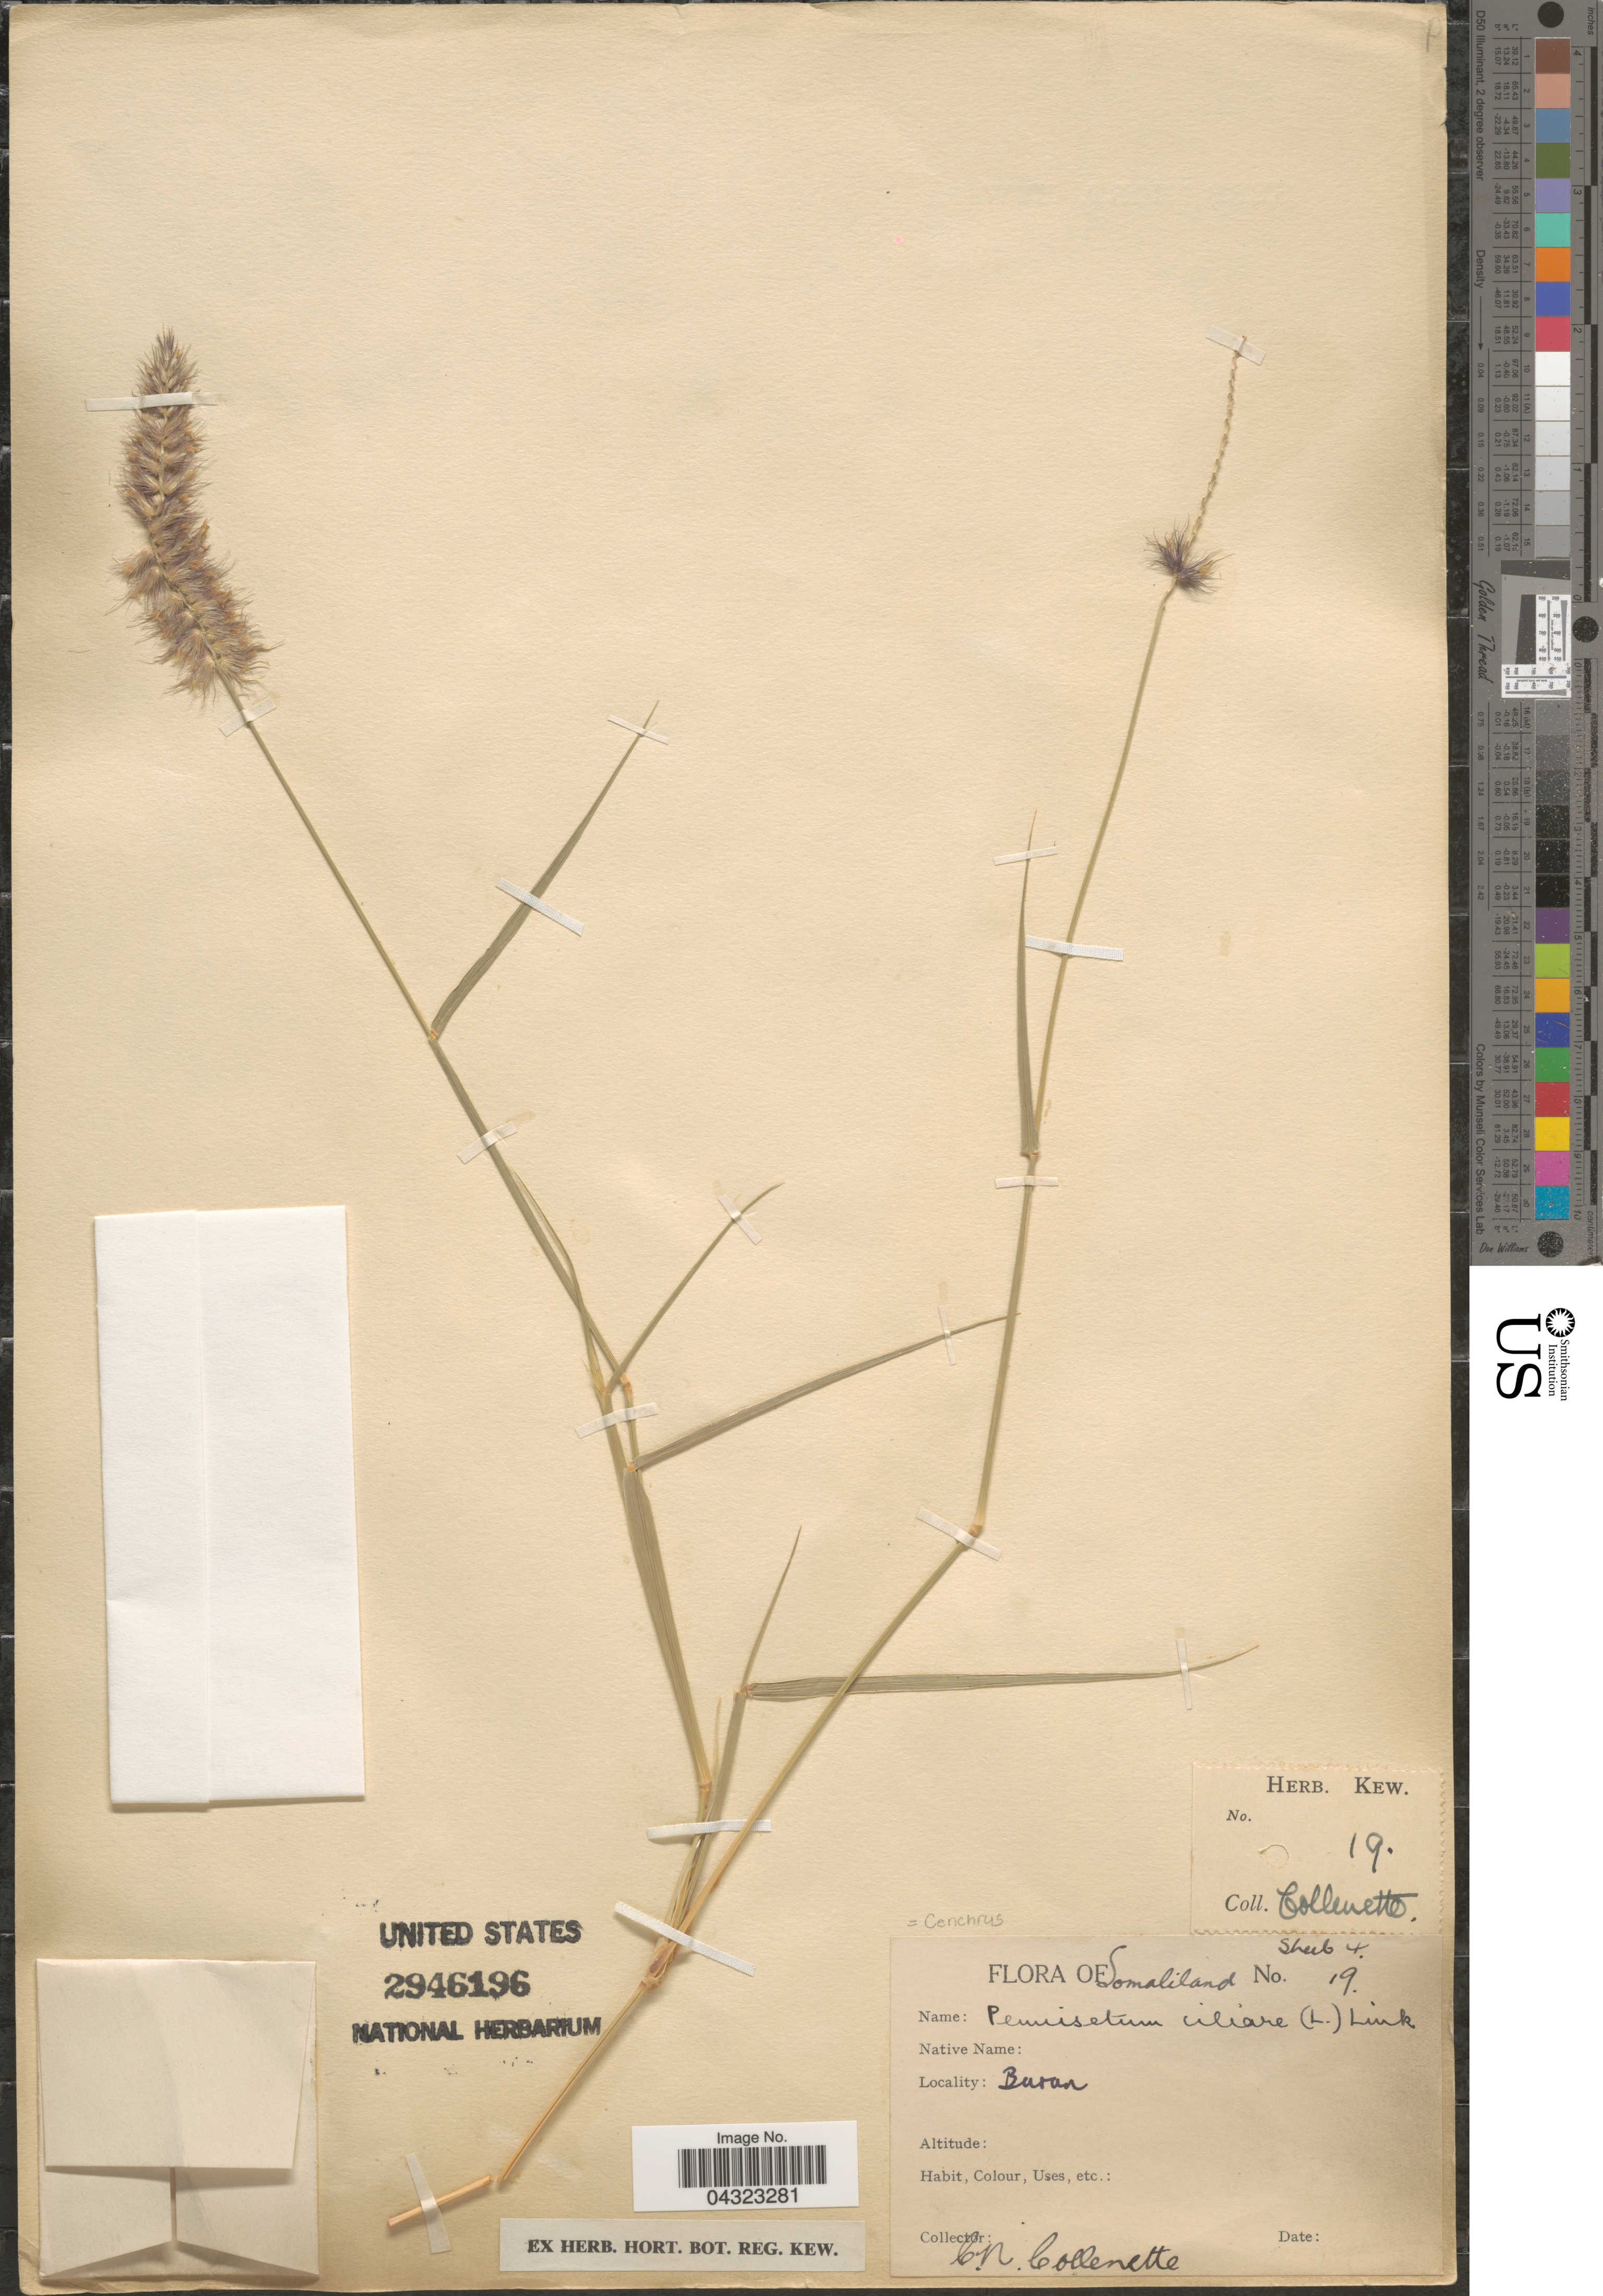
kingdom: Plantae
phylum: Tracheophyta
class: Liliopsida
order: Poales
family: Poaceae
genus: Cenchrus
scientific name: Cenchrus ciliaris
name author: L.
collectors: C. Collenette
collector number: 19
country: Somalia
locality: Somaliland. Buran.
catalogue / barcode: US 2946196